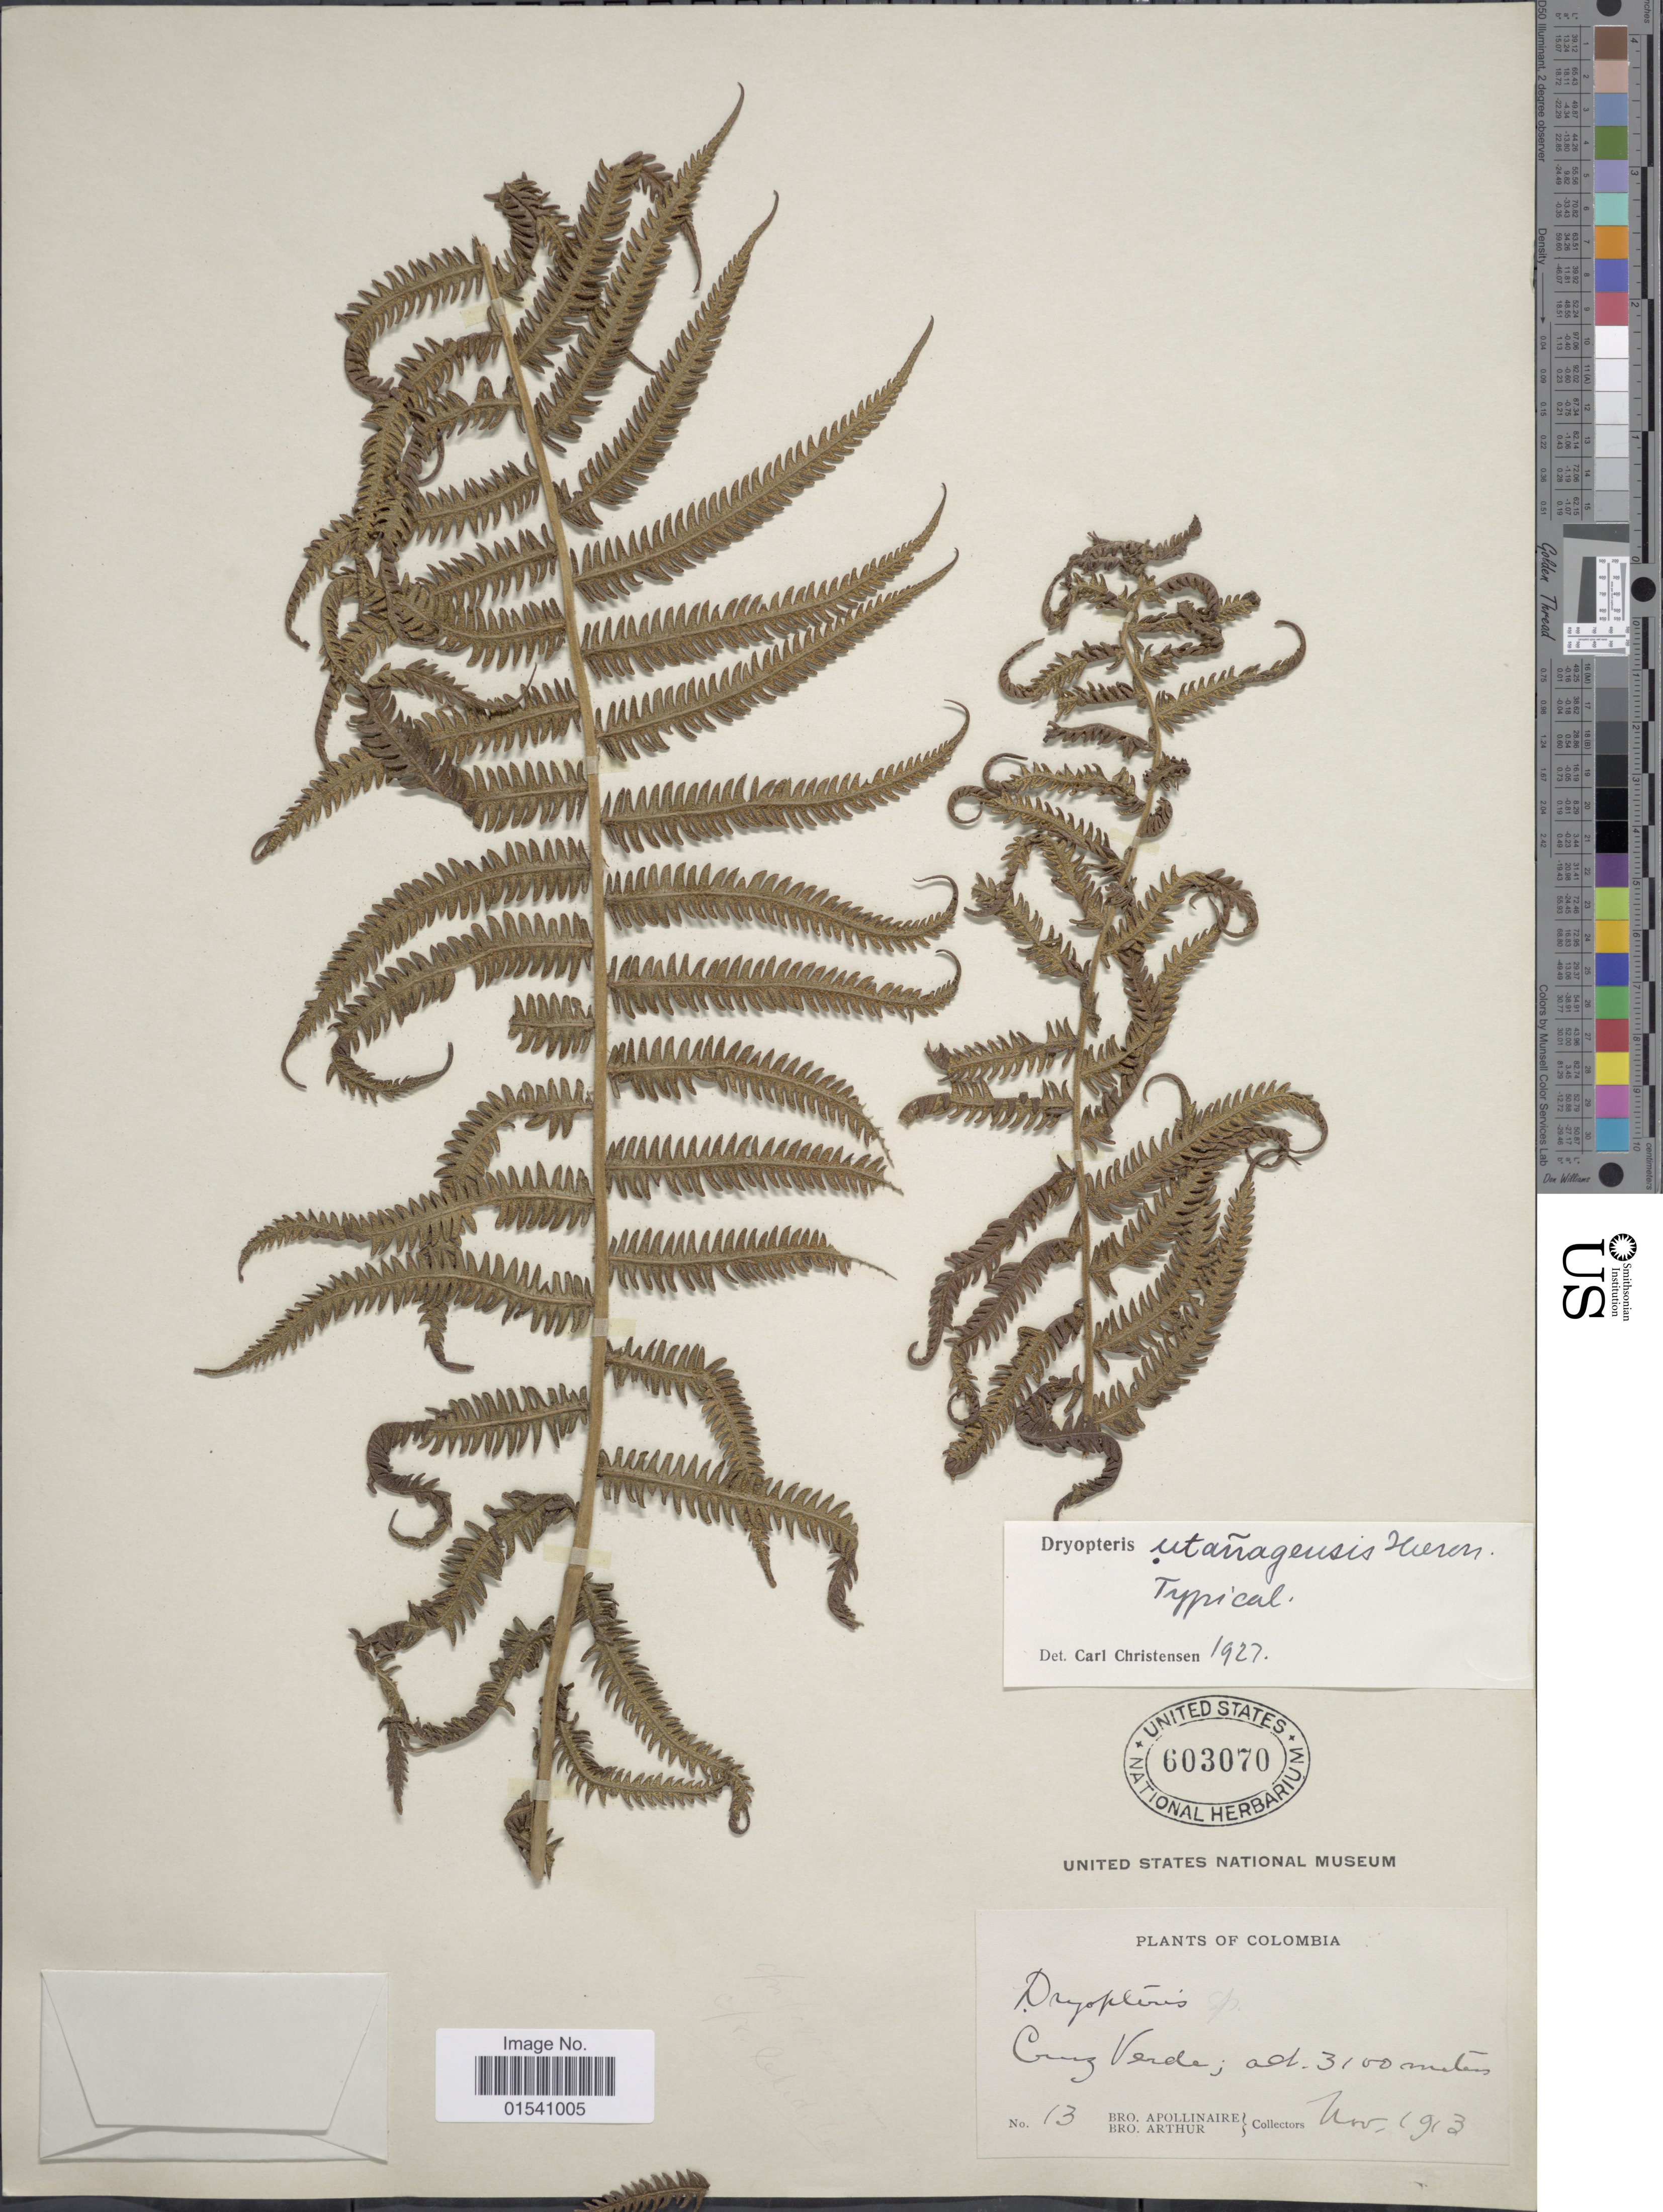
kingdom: Plantae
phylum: Tracheophyta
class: Polypodiopsida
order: Polypodiales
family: Thelypteridaceae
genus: Amauropelta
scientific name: Amauropelta supina (Sodiro) comb. nov., ined 2015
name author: (Sodiro)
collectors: Bro. Apollinaire & Bro. Arthur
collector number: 13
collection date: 1913-11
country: Colombia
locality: Cruz Verde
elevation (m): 3100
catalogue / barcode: US 603070